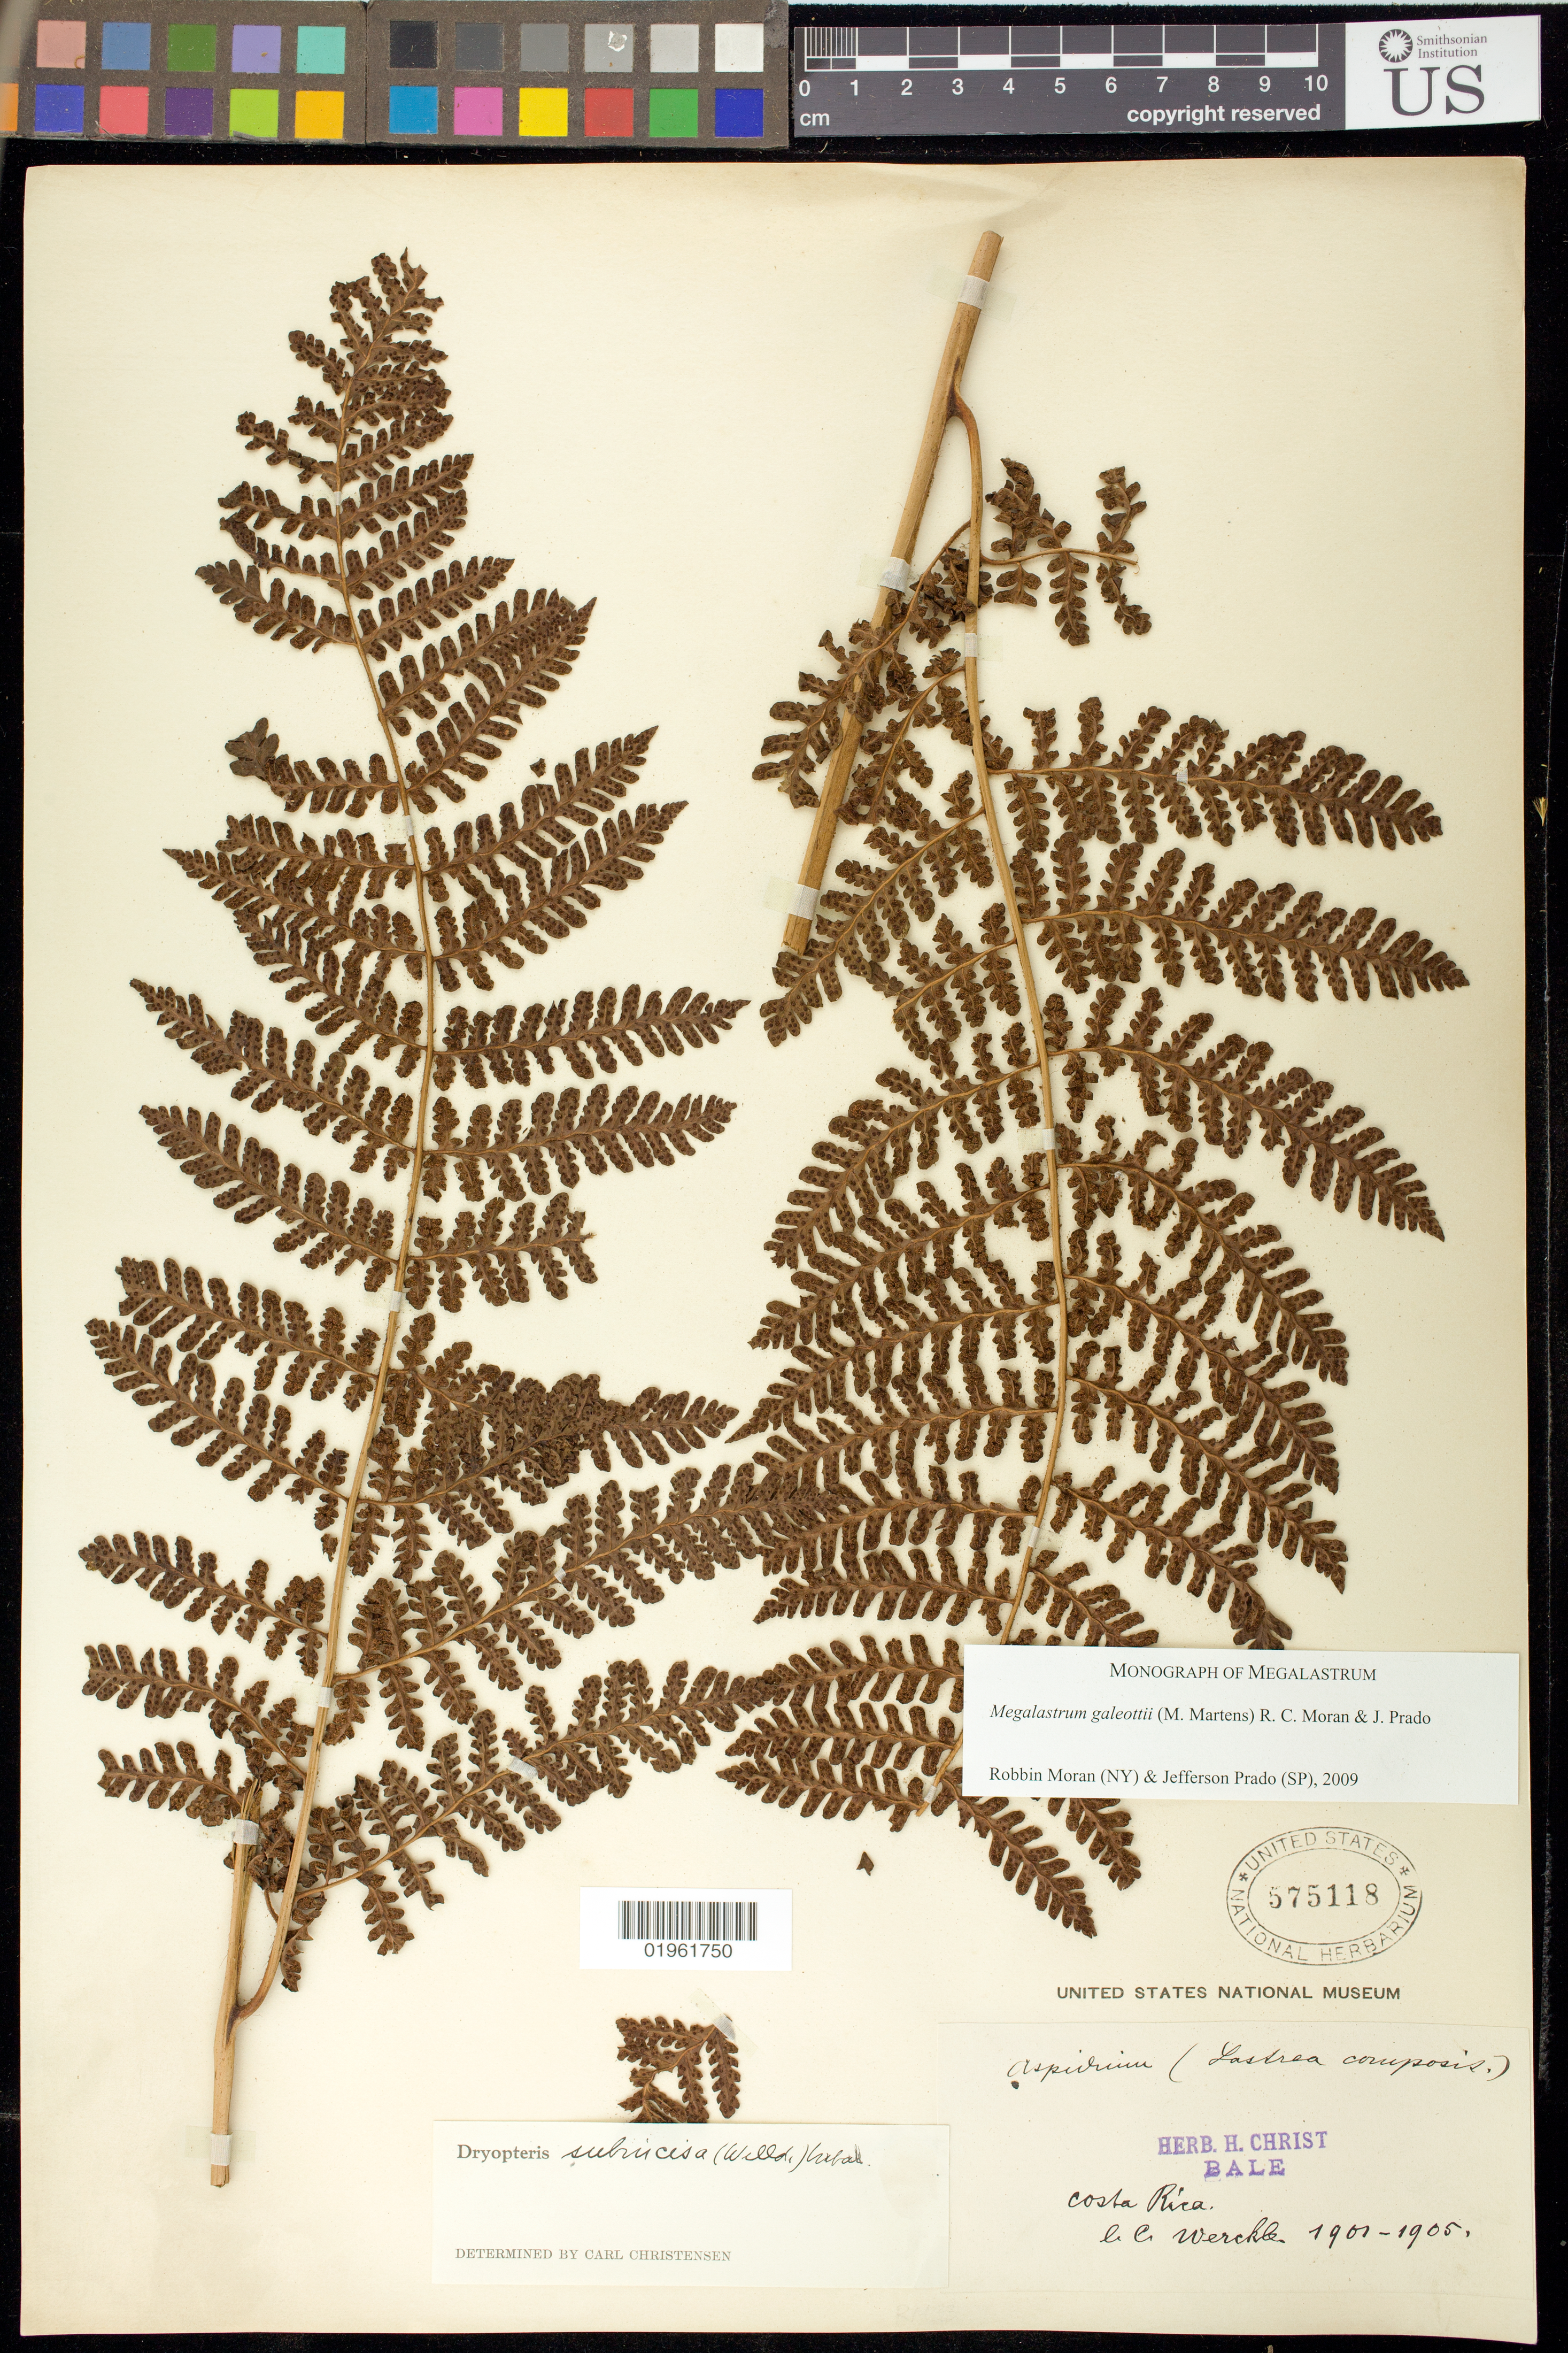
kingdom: Plantae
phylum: Tracheophyta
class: Polypodiopsida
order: Polypodiales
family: Dryopteridaceae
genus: Megalastrum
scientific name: Megalastrum galeottii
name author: (M. Martens) R.C. Moran & J. Prado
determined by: Moran, R. C.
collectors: C. Wercklé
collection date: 1901/1905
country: Costa Rica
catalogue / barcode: US 575118